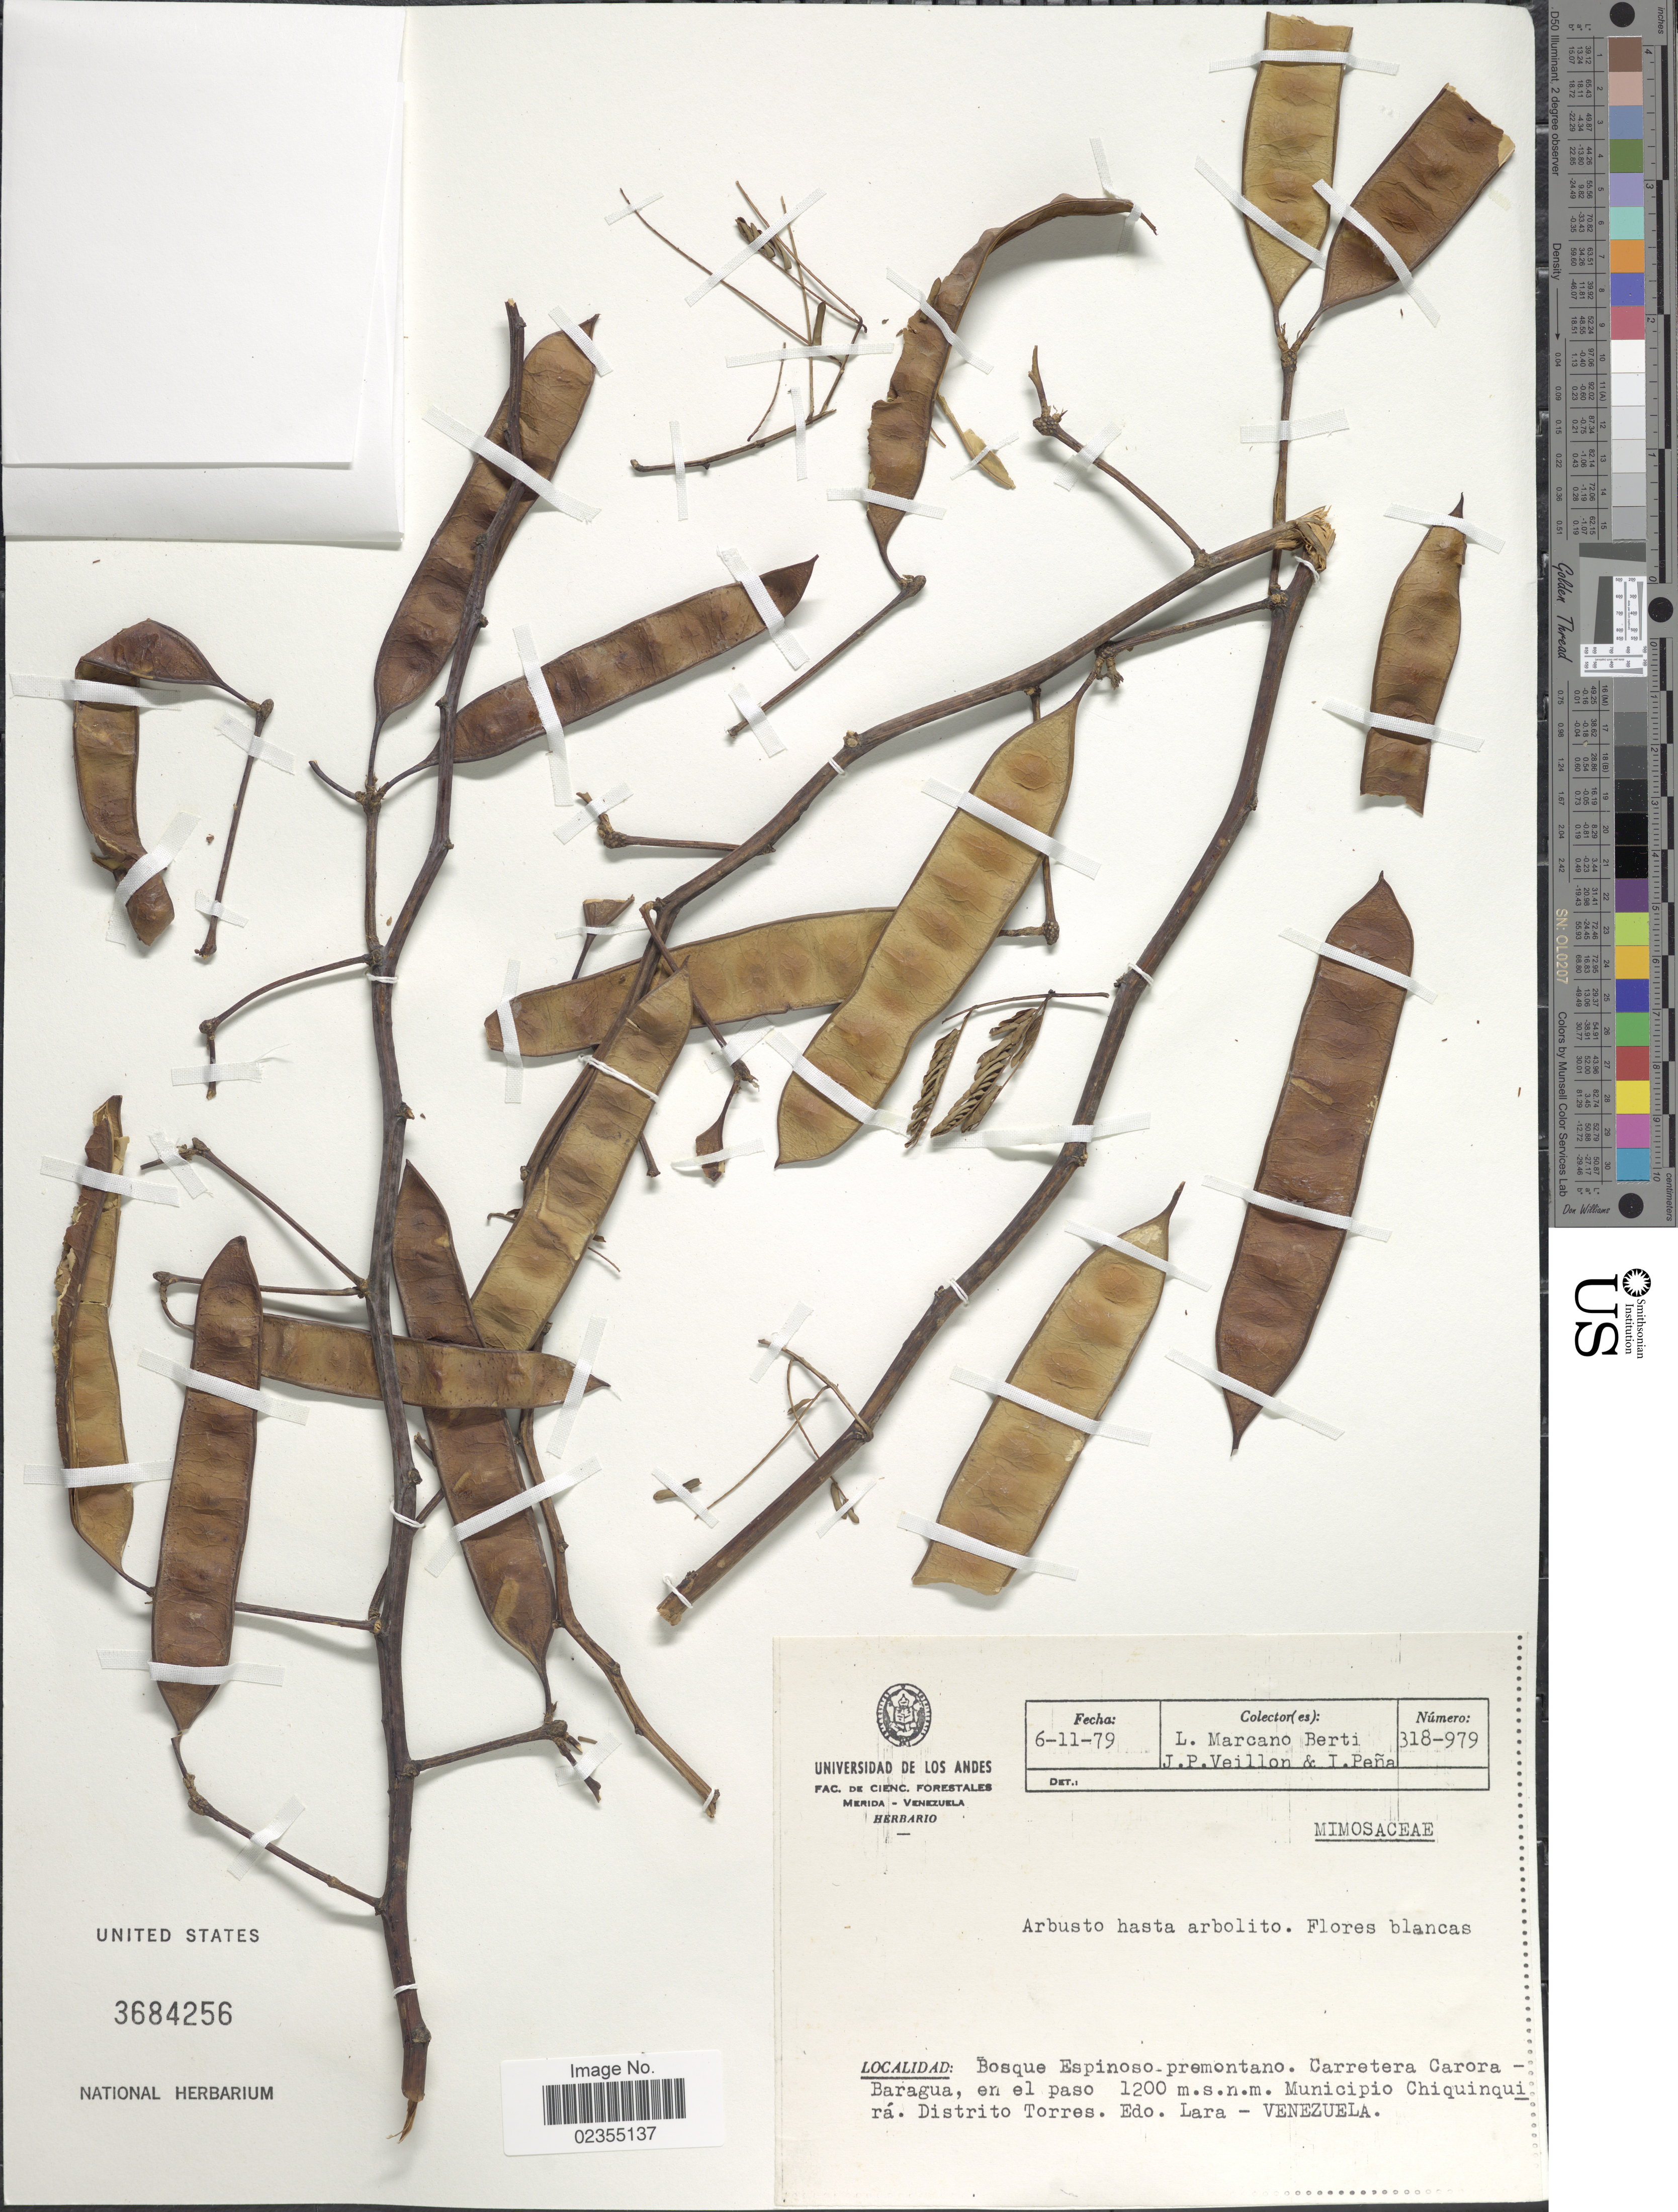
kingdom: Plantae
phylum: Tracheophyta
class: Magnoliopsida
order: Fabales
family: Fabaceae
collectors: L. Marcano-Berti, J. Veillon & I. Pena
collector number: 318-979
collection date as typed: Transcribed d/m/y: 6/11/79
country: Venezuela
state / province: Lara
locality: Carretera Carora - Baragua, en el paso. Municipio Chiquinquirá. Distrito Torres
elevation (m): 1200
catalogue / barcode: US 3684256